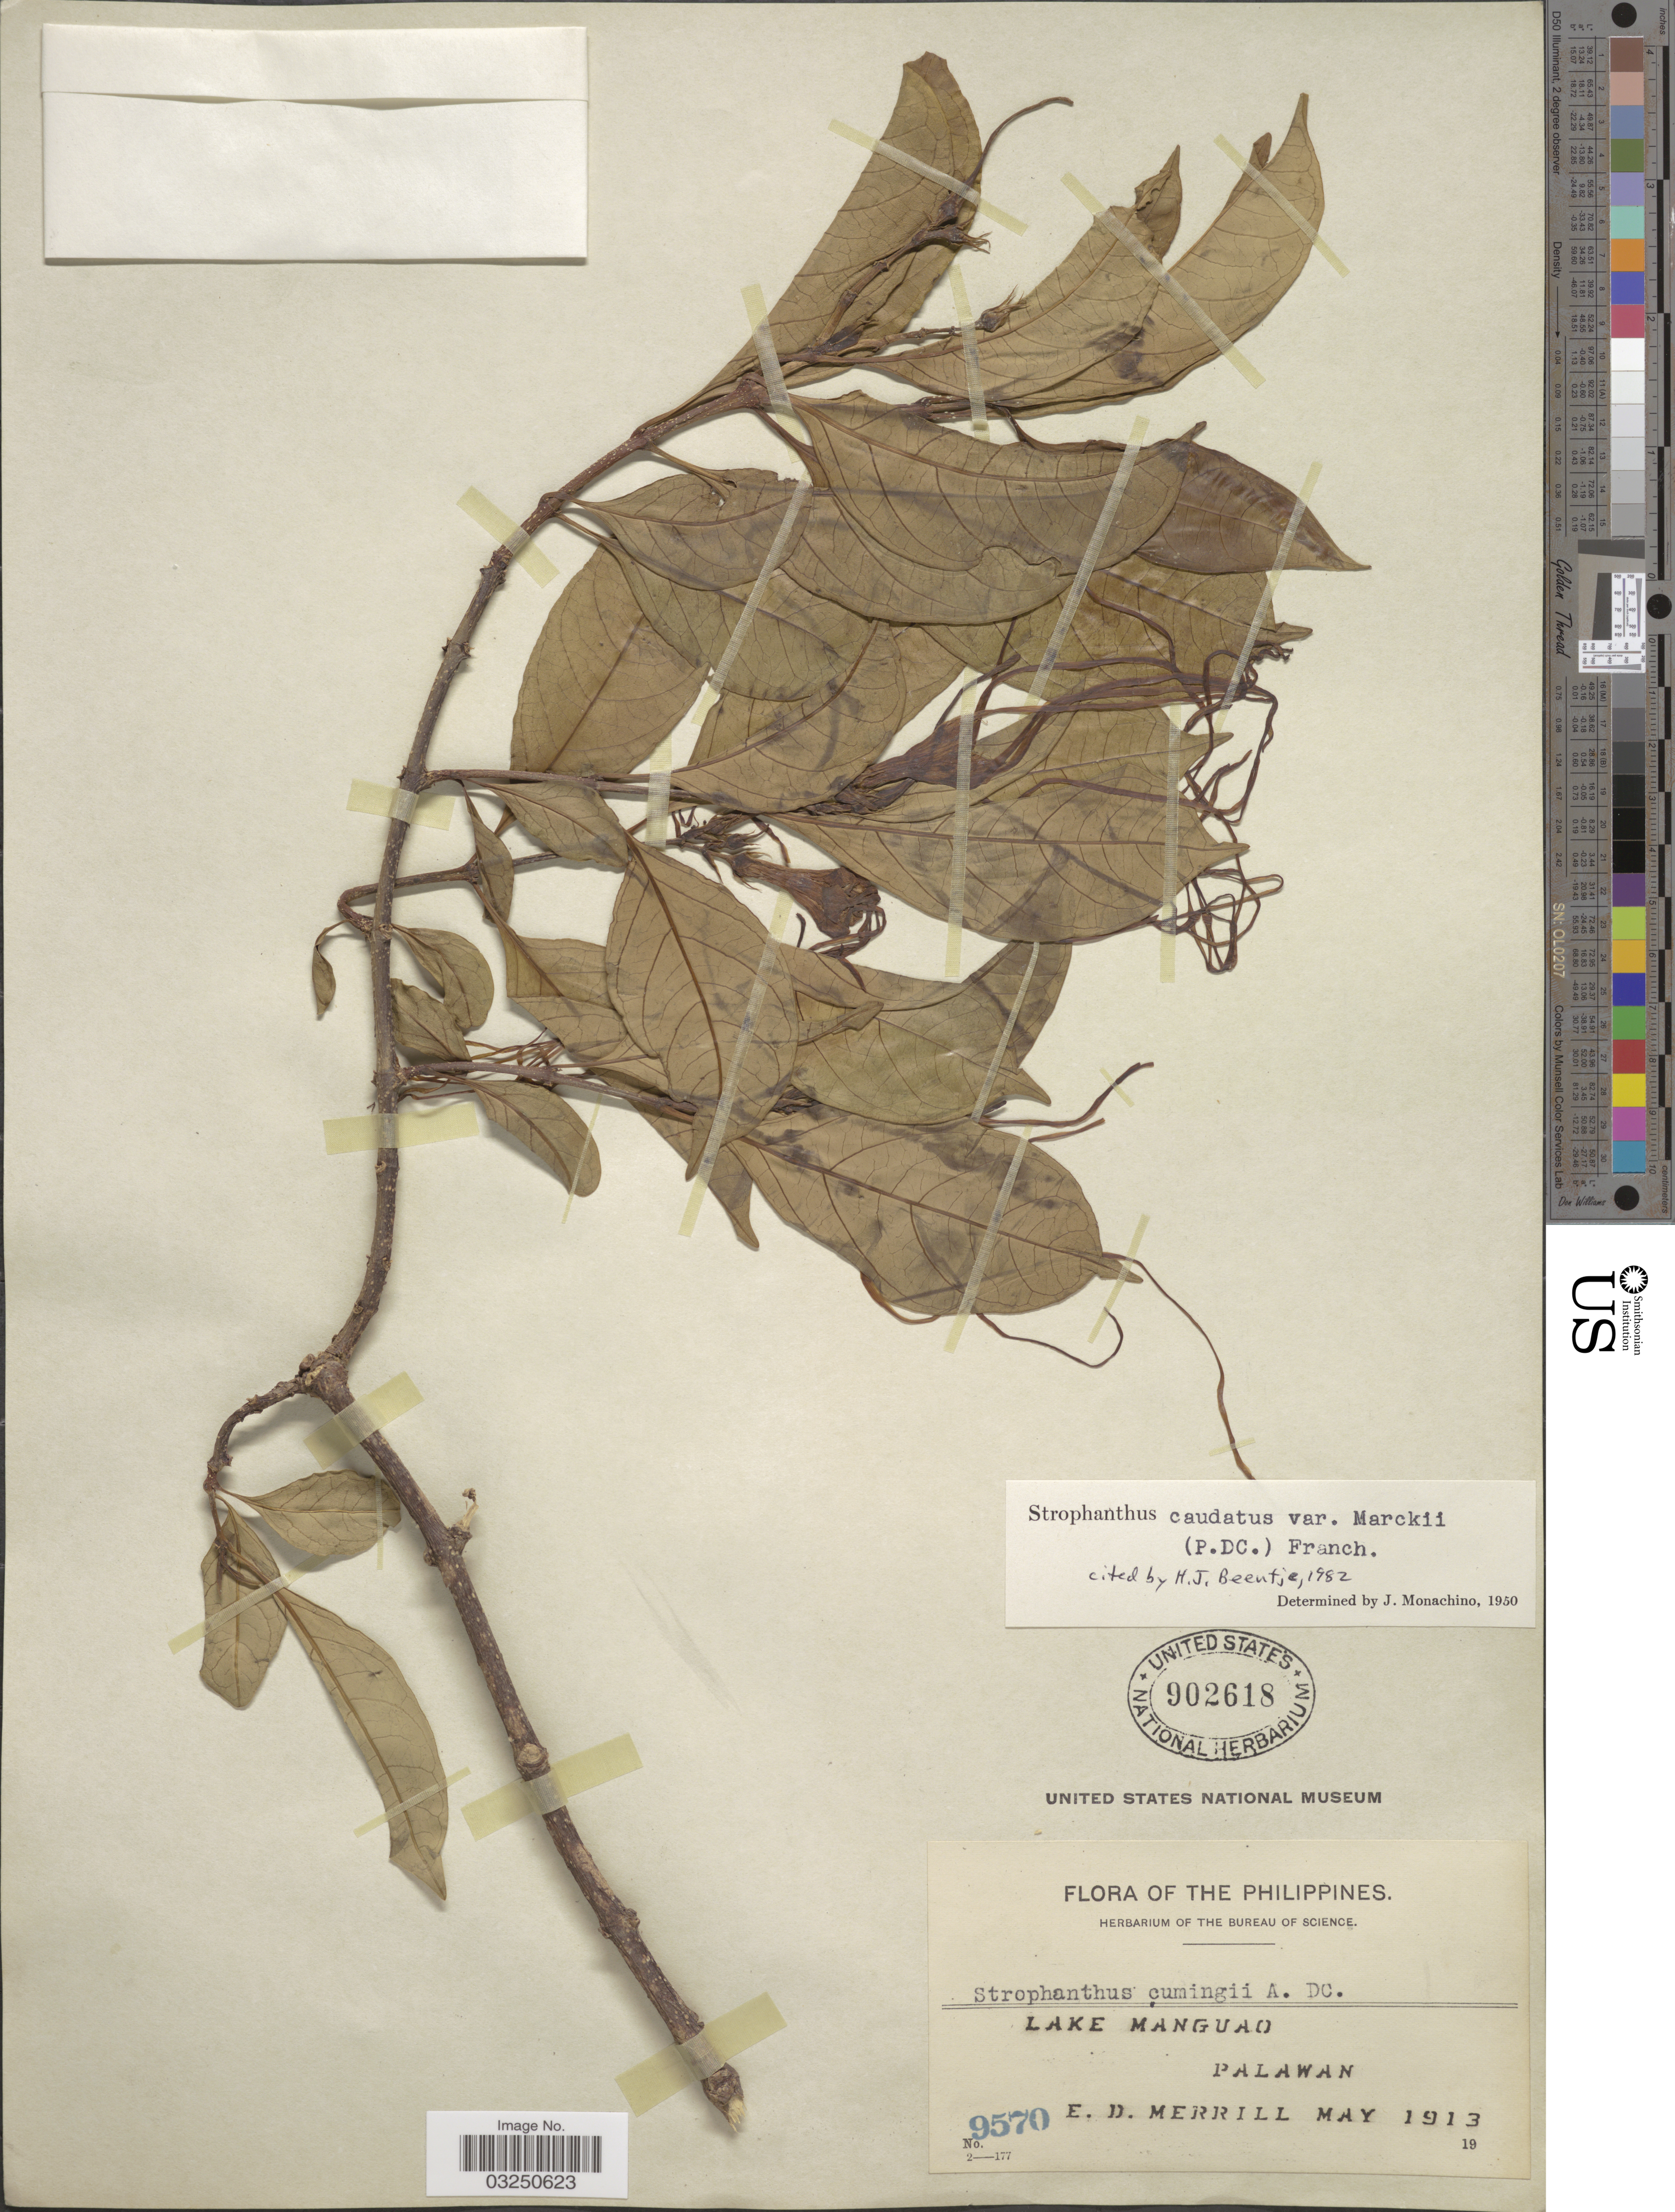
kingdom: Plantae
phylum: Tracheophyta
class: Magnoliopsida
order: Gentianales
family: Apocynaceae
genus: Strophanthus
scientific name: Strophanthus caudatus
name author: (L.) Kurz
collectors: E. D. Merrill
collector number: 9570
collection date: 1913-05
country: Philippines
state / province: Mimaropa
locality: Lake Manguao, Palawan.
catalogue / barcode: US 902618